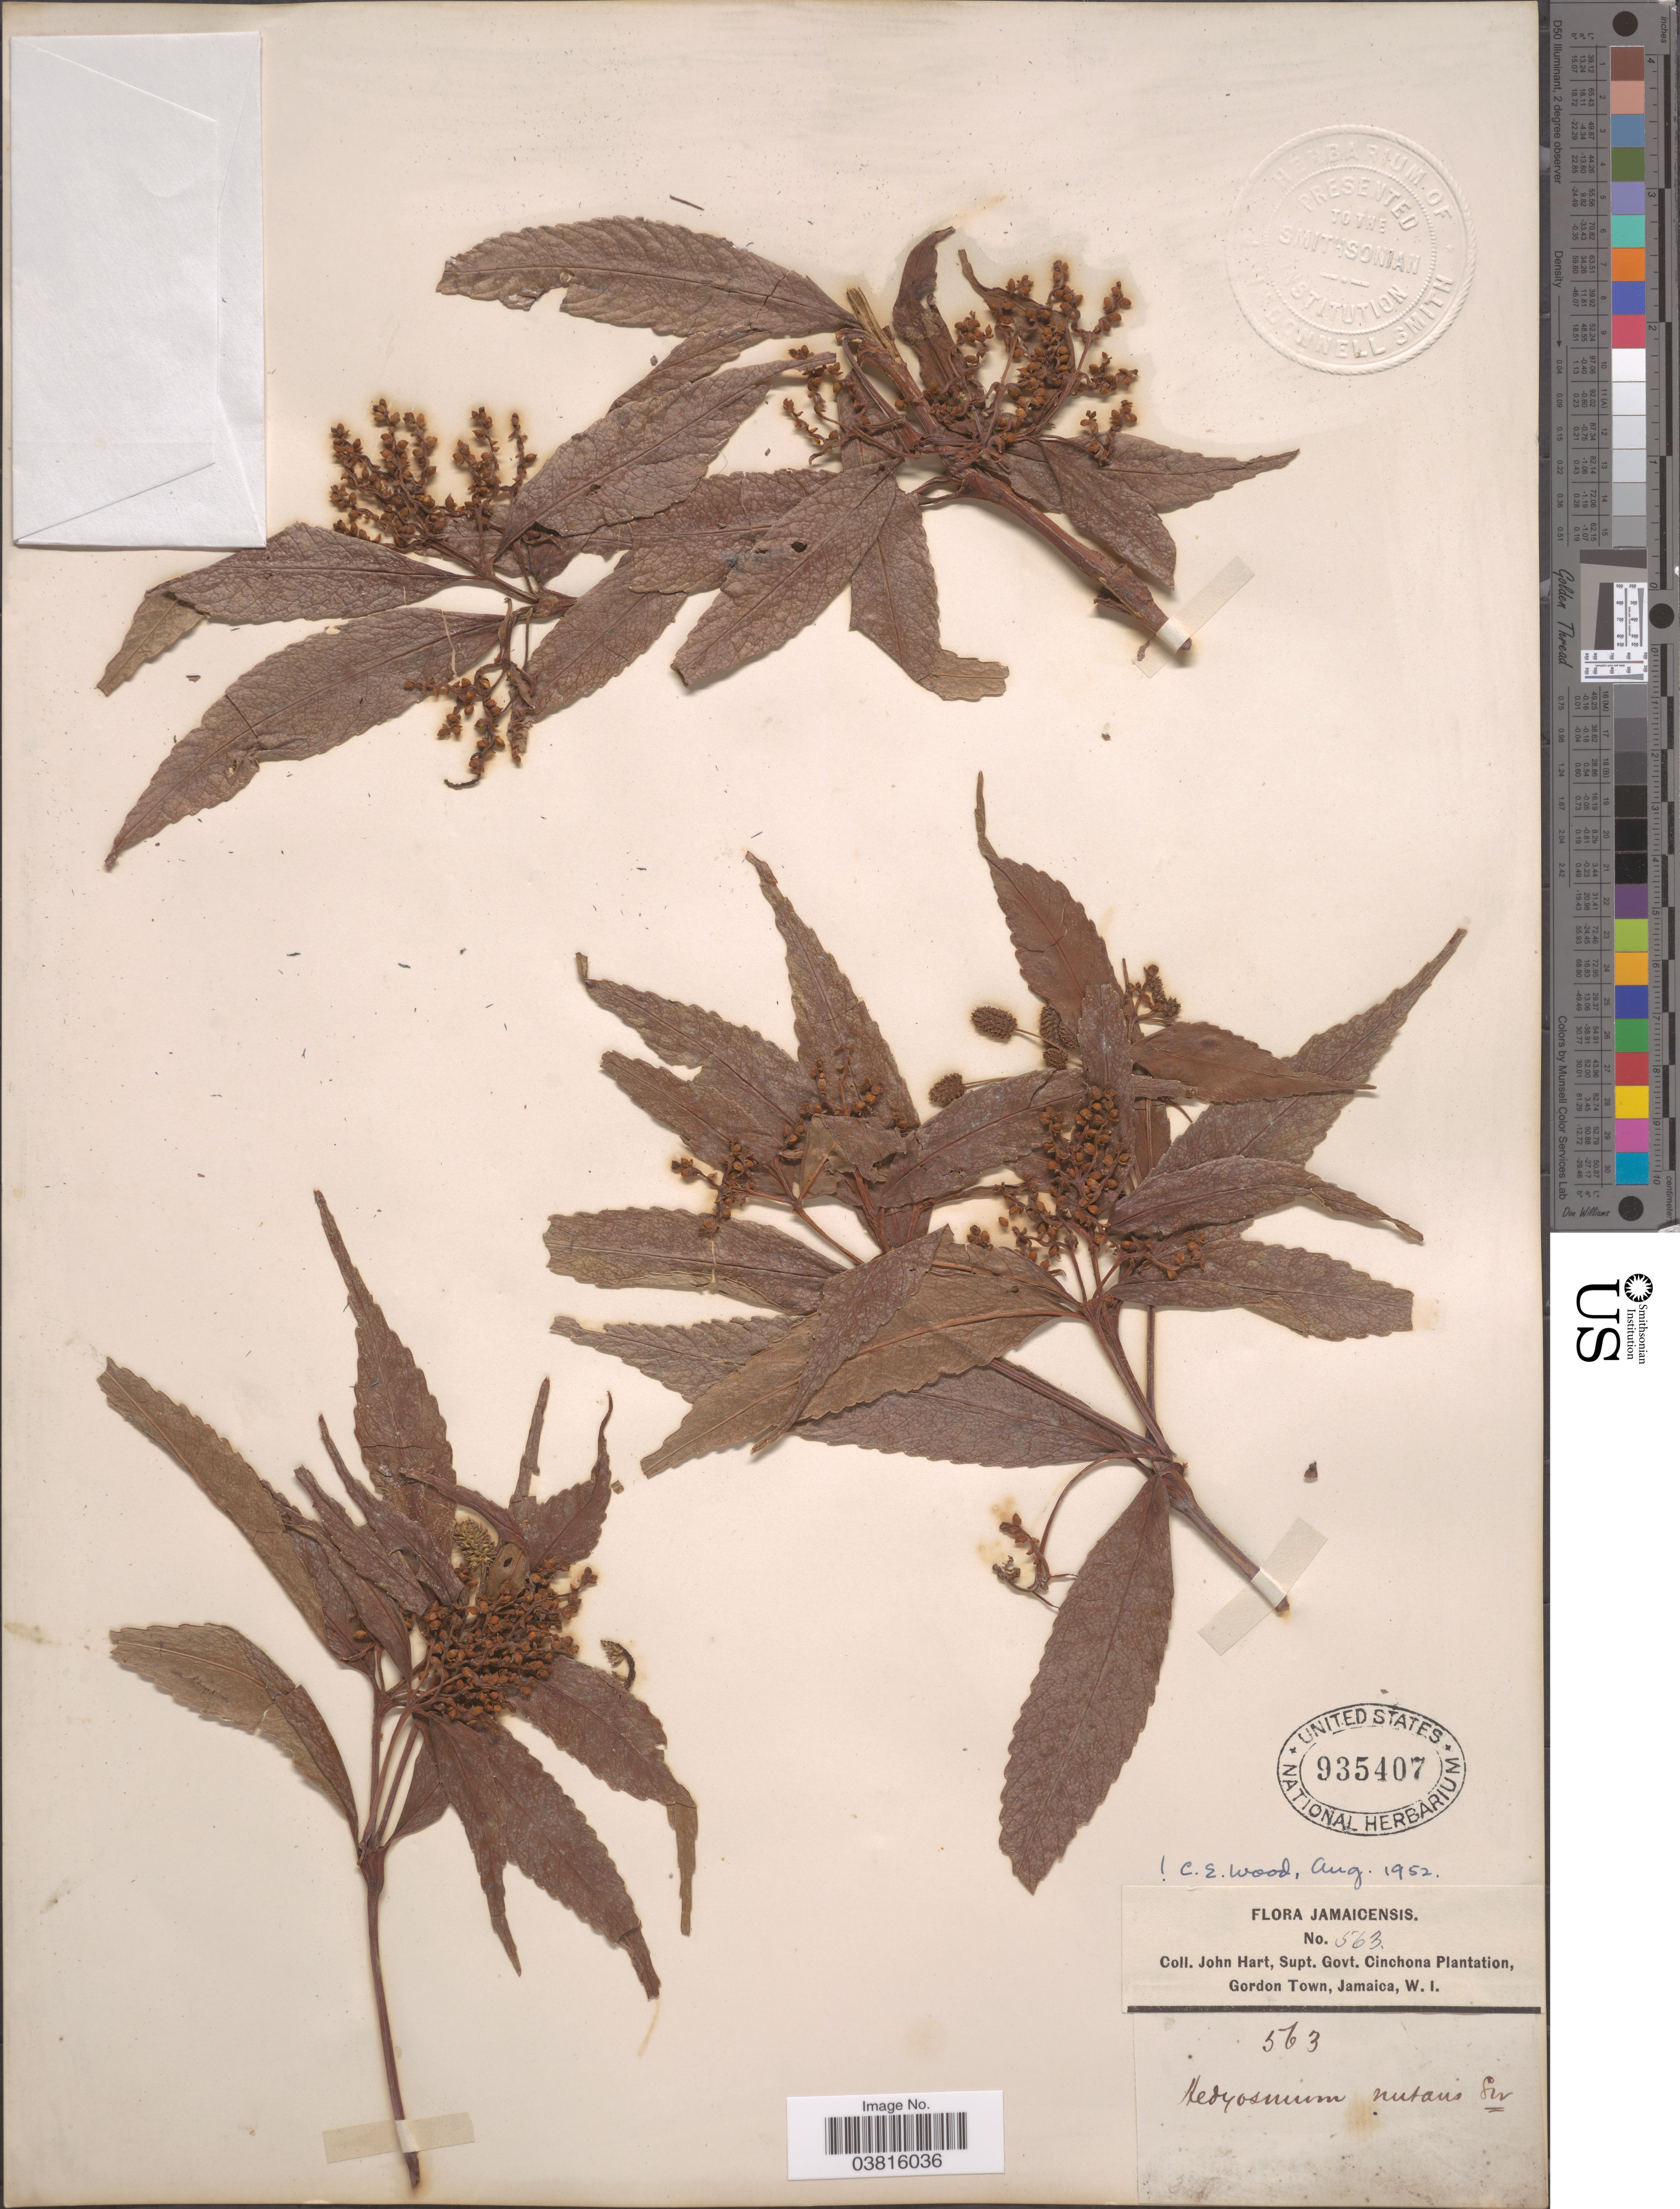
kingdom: Plantae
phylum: Tracheophyta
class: Magnoliopsida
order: Chloranthales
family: Chloranthaceae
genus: Hedyosmum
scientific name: Hedyosmum nutans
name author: Sw.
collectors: J. H. Hart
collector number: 563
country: Jamaica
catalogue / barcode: US 935407